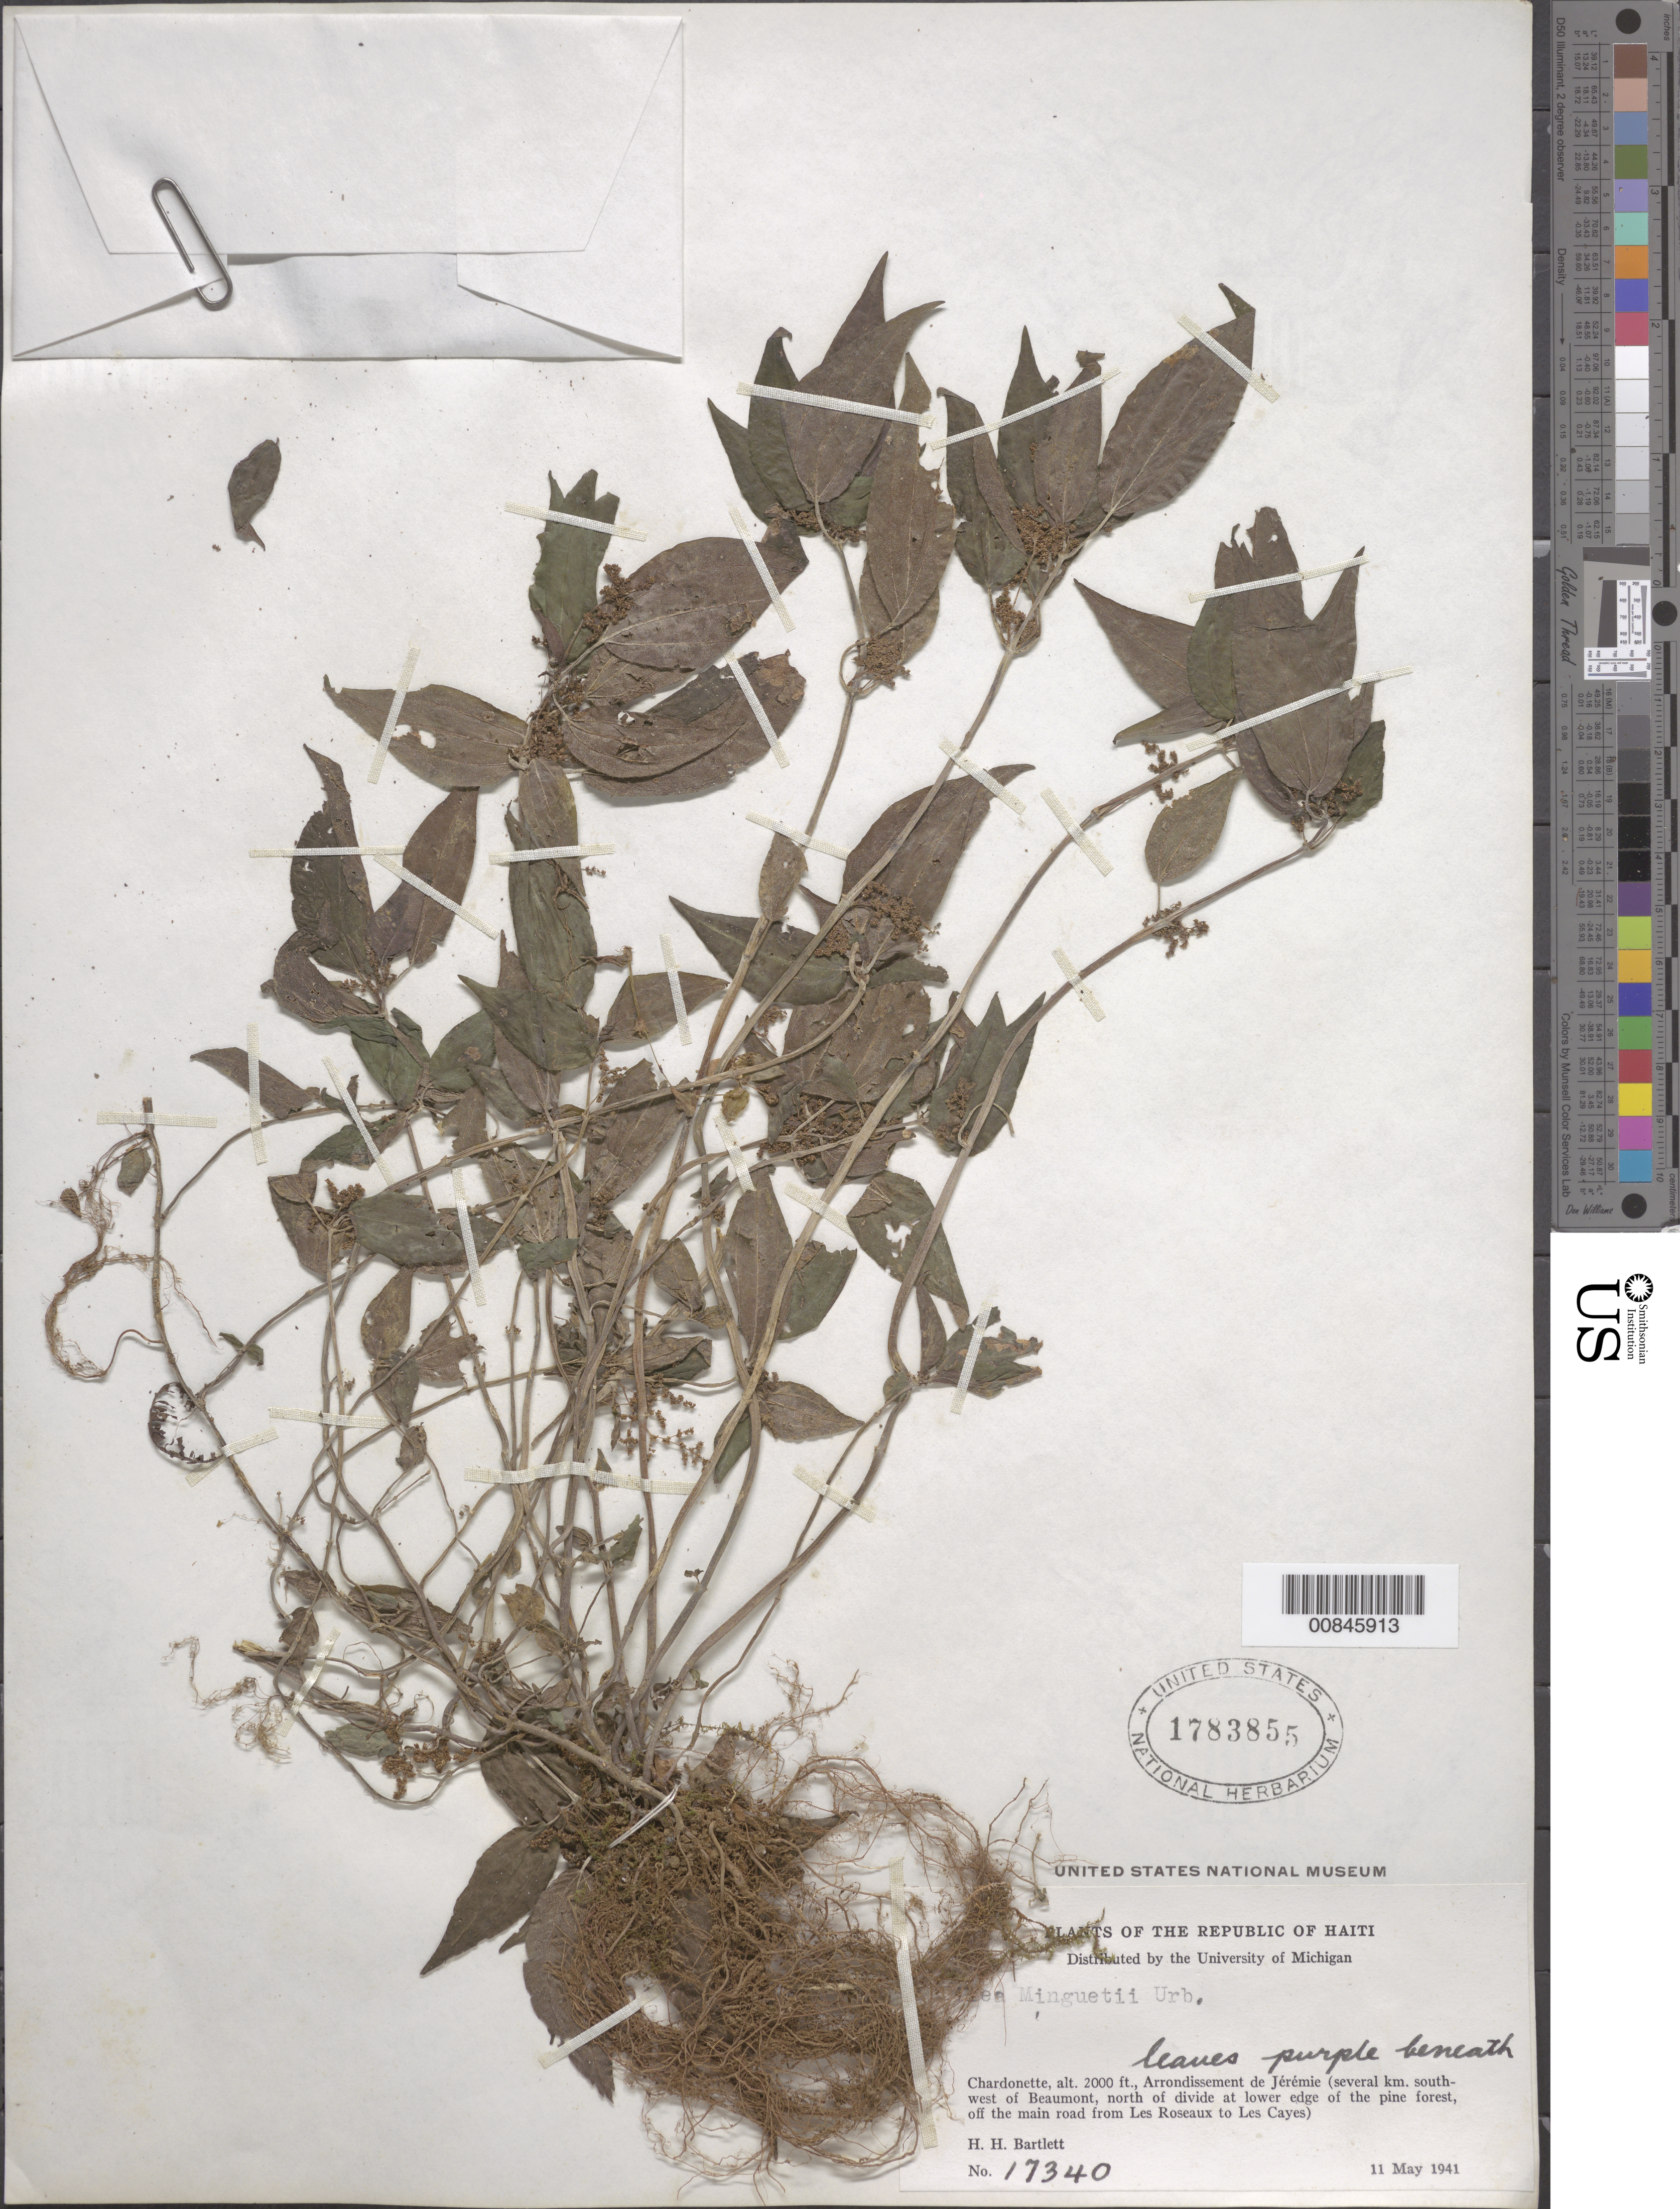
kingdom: Plantae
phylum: Tracheophyta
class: Magnoliopsida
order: Rosales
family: Urticaceae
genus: Pilea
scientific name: Pilea minguetii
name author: Urb.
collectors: H. H. Bartlett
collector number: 17340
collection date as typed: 11 May 1941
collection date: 1941-05-11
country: Haiti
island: Hispaniola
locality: Chardonette. Arrondissement de Jérémie (several km. southwest of Beaumont, north of divide at lower edge of the pine forest, off the main road from Les Roseaux to Les Cayes).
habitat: Lower edge of the pine forest, off the main road.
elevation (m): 610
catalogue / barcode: US 1783855